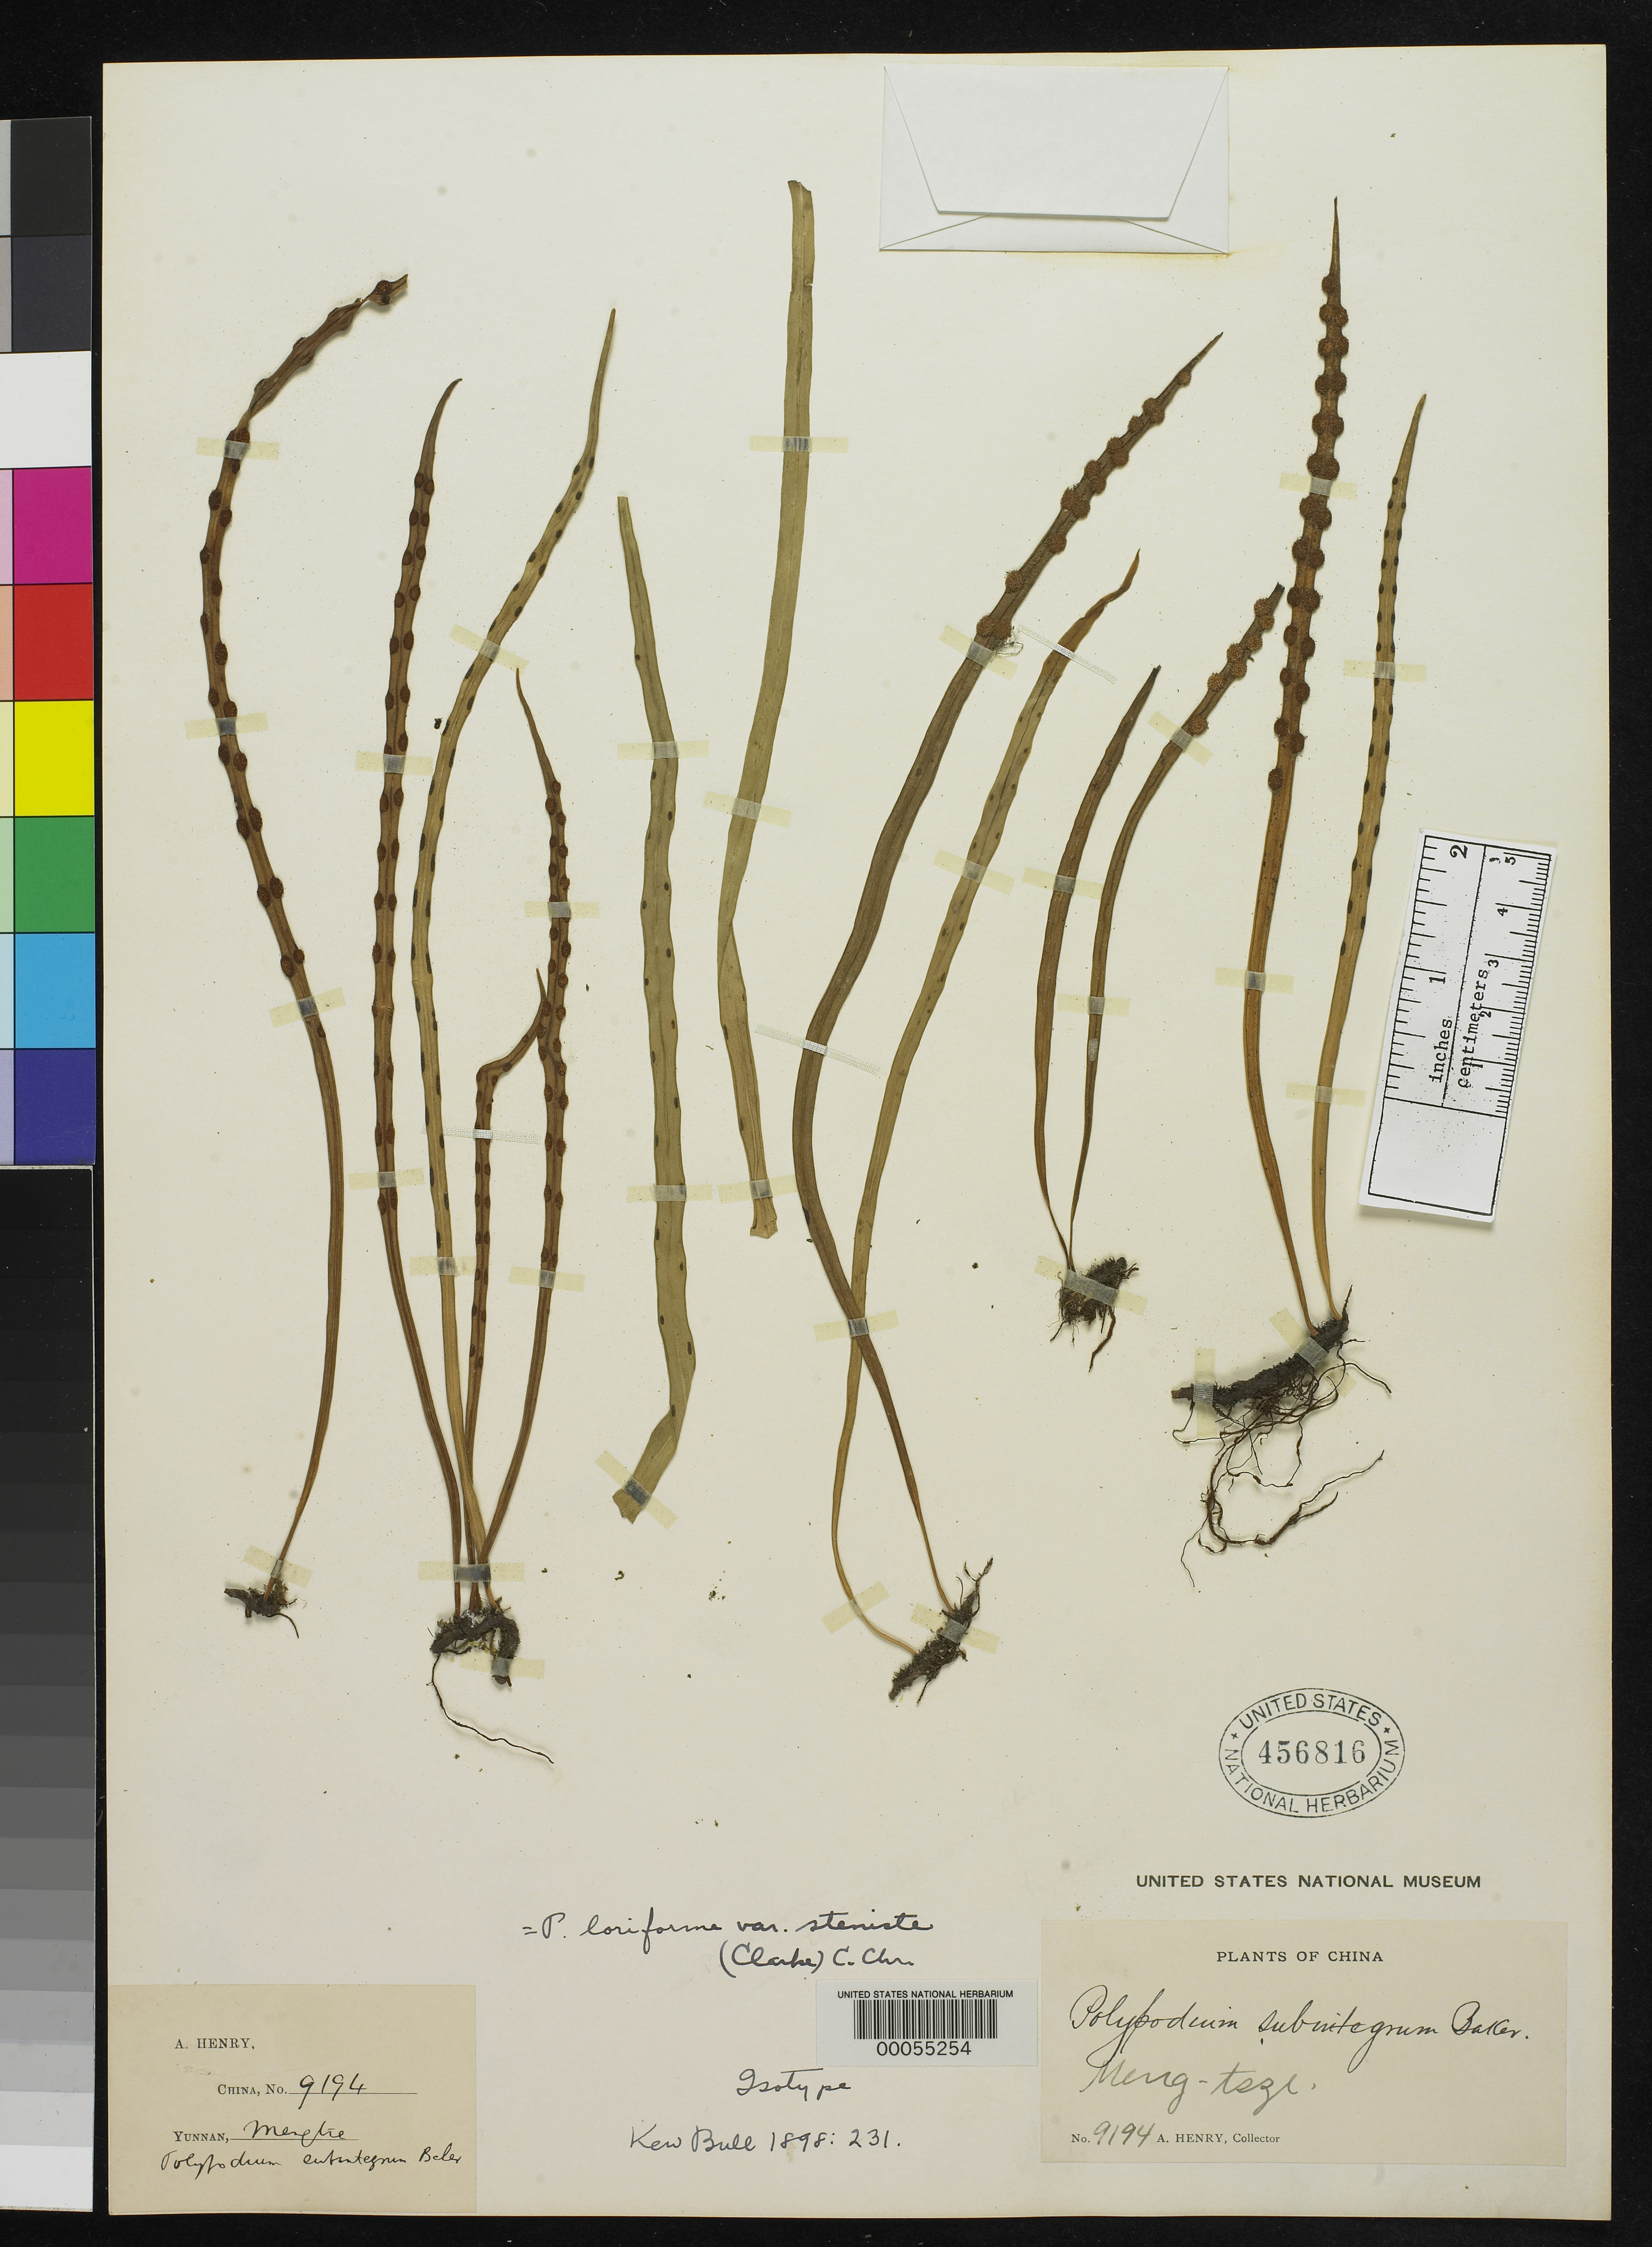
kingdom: Plantae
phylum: Tracheophyta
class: Polypodiopsida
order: Polypodiales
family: Polypodiaceae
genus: Polypodium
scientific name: Polypodium subintegrum Baker nom. illeg.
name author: Baker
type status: Type Collection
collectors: A. Henry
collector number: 9194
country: China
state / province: Yunnan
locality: Mengtze [Meng-tsze]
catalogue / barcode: US 456816